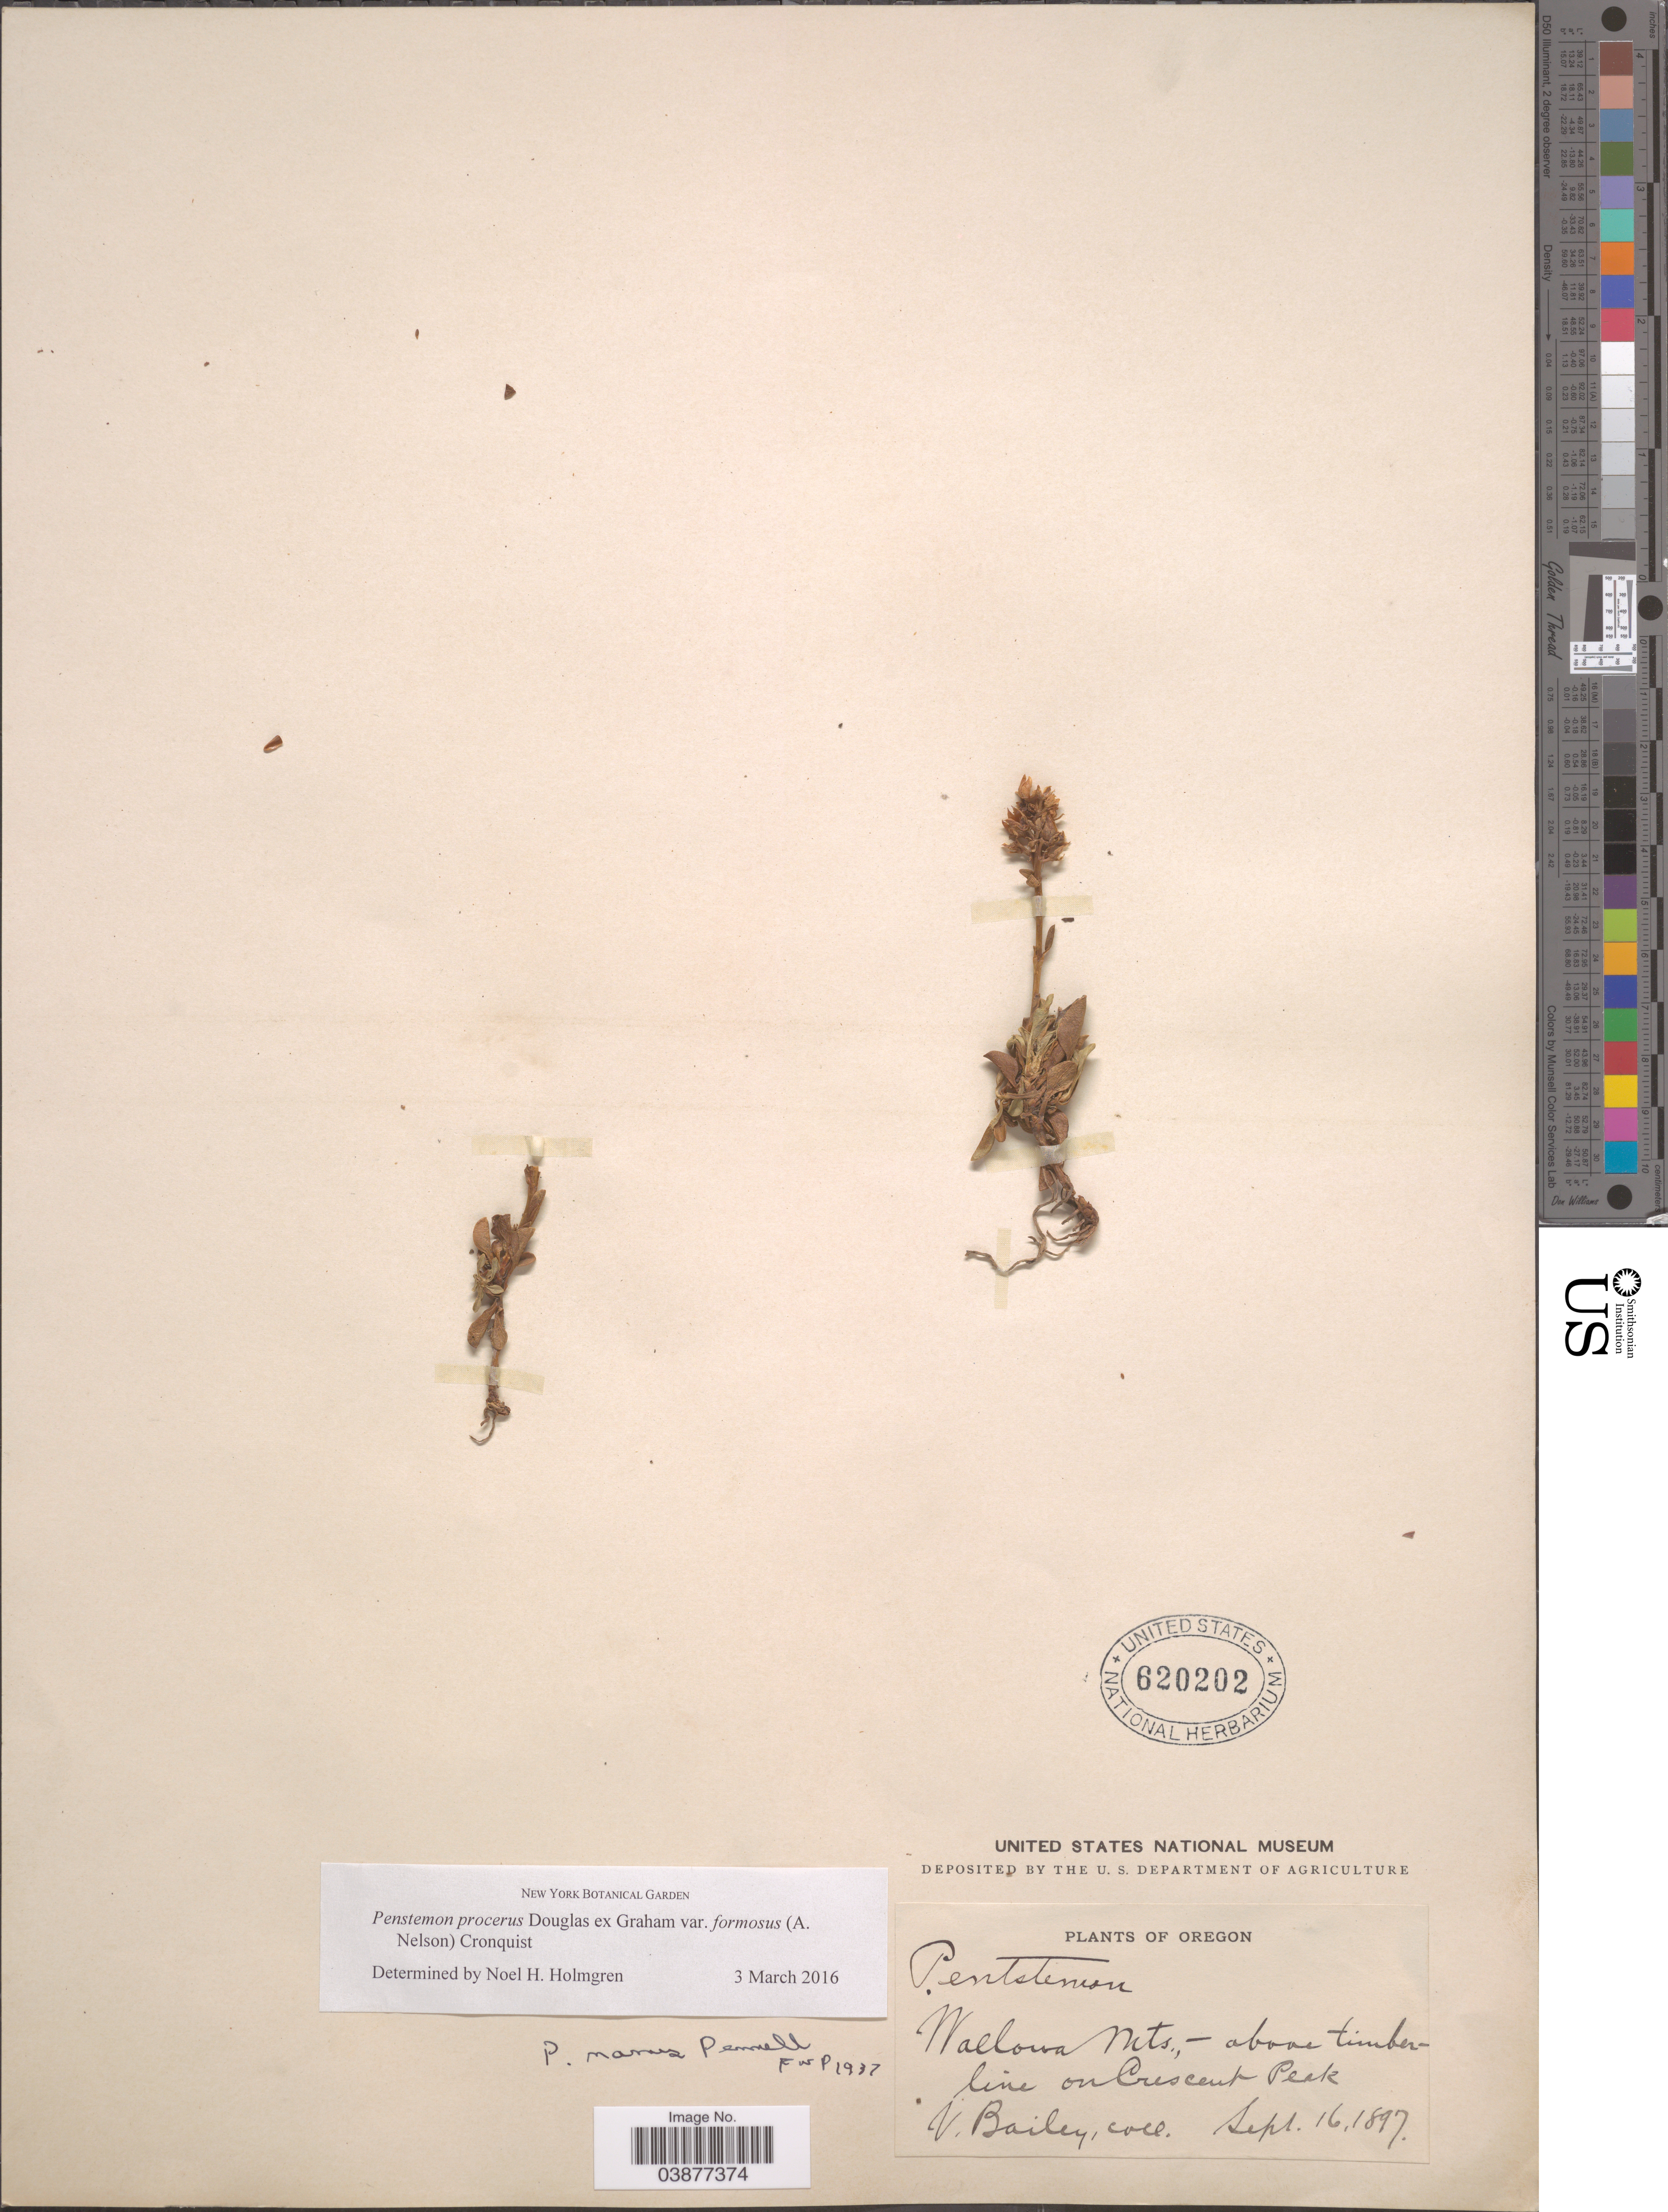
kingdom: Plantae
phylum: Tracheophyta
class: Magnoliopsida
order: Lamiales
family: Plantaginaceae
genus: Penstemon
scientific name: Penstemon procerus var. formosus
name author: (D.D. Keck) Cronquist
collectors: V. L. Bailey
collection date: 1897-09-16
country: United States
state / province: Oregon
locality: Wallowa Mts., - above timberline on Crescent Peak.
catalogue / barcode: US 620202